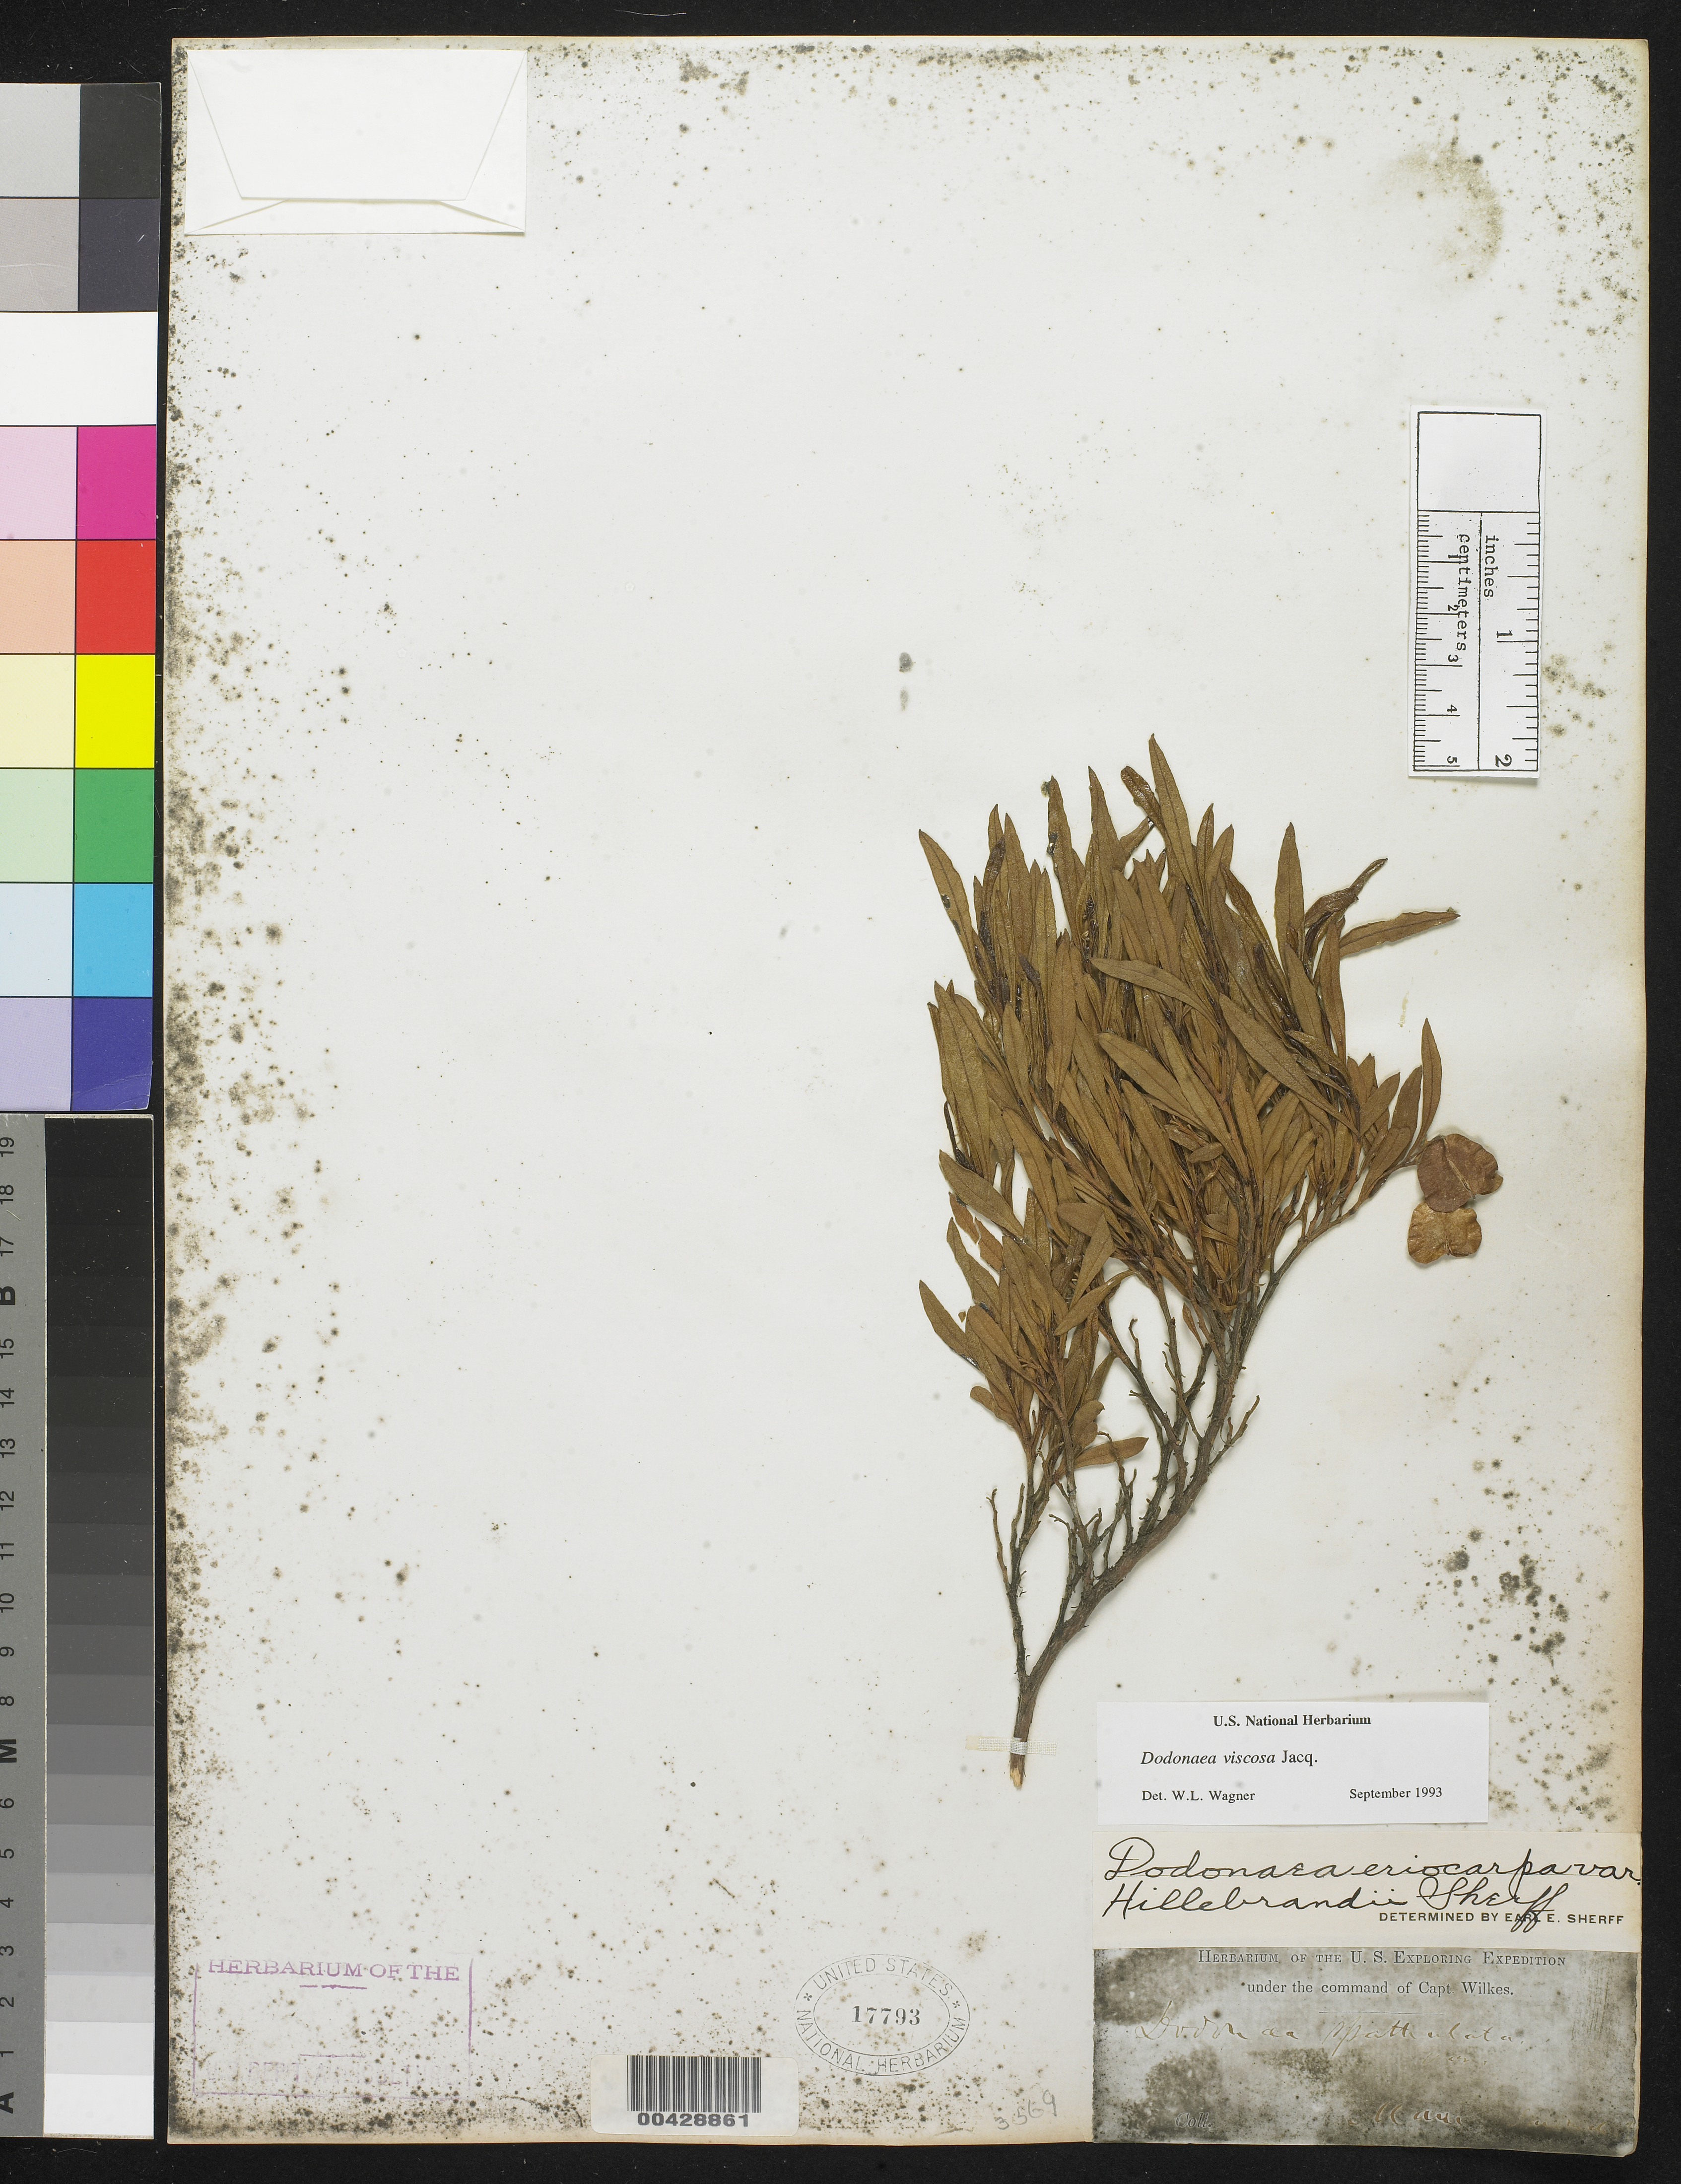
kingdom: Plantae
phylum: Tracheophyta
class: Magnoliopsida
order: Sapindales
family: Sapindaceae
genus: Dodonaea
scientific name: Dodonaea viscosa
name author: Jacq.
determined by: Wagner, W. L., (BOT), Smithsonian Institution - National Museum of Natural History (UNITED STATES)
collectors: Wilkes Explor. Exped.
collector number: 3569?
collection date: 1838/1842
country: United States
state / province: Hawaii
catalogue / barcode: US 17793